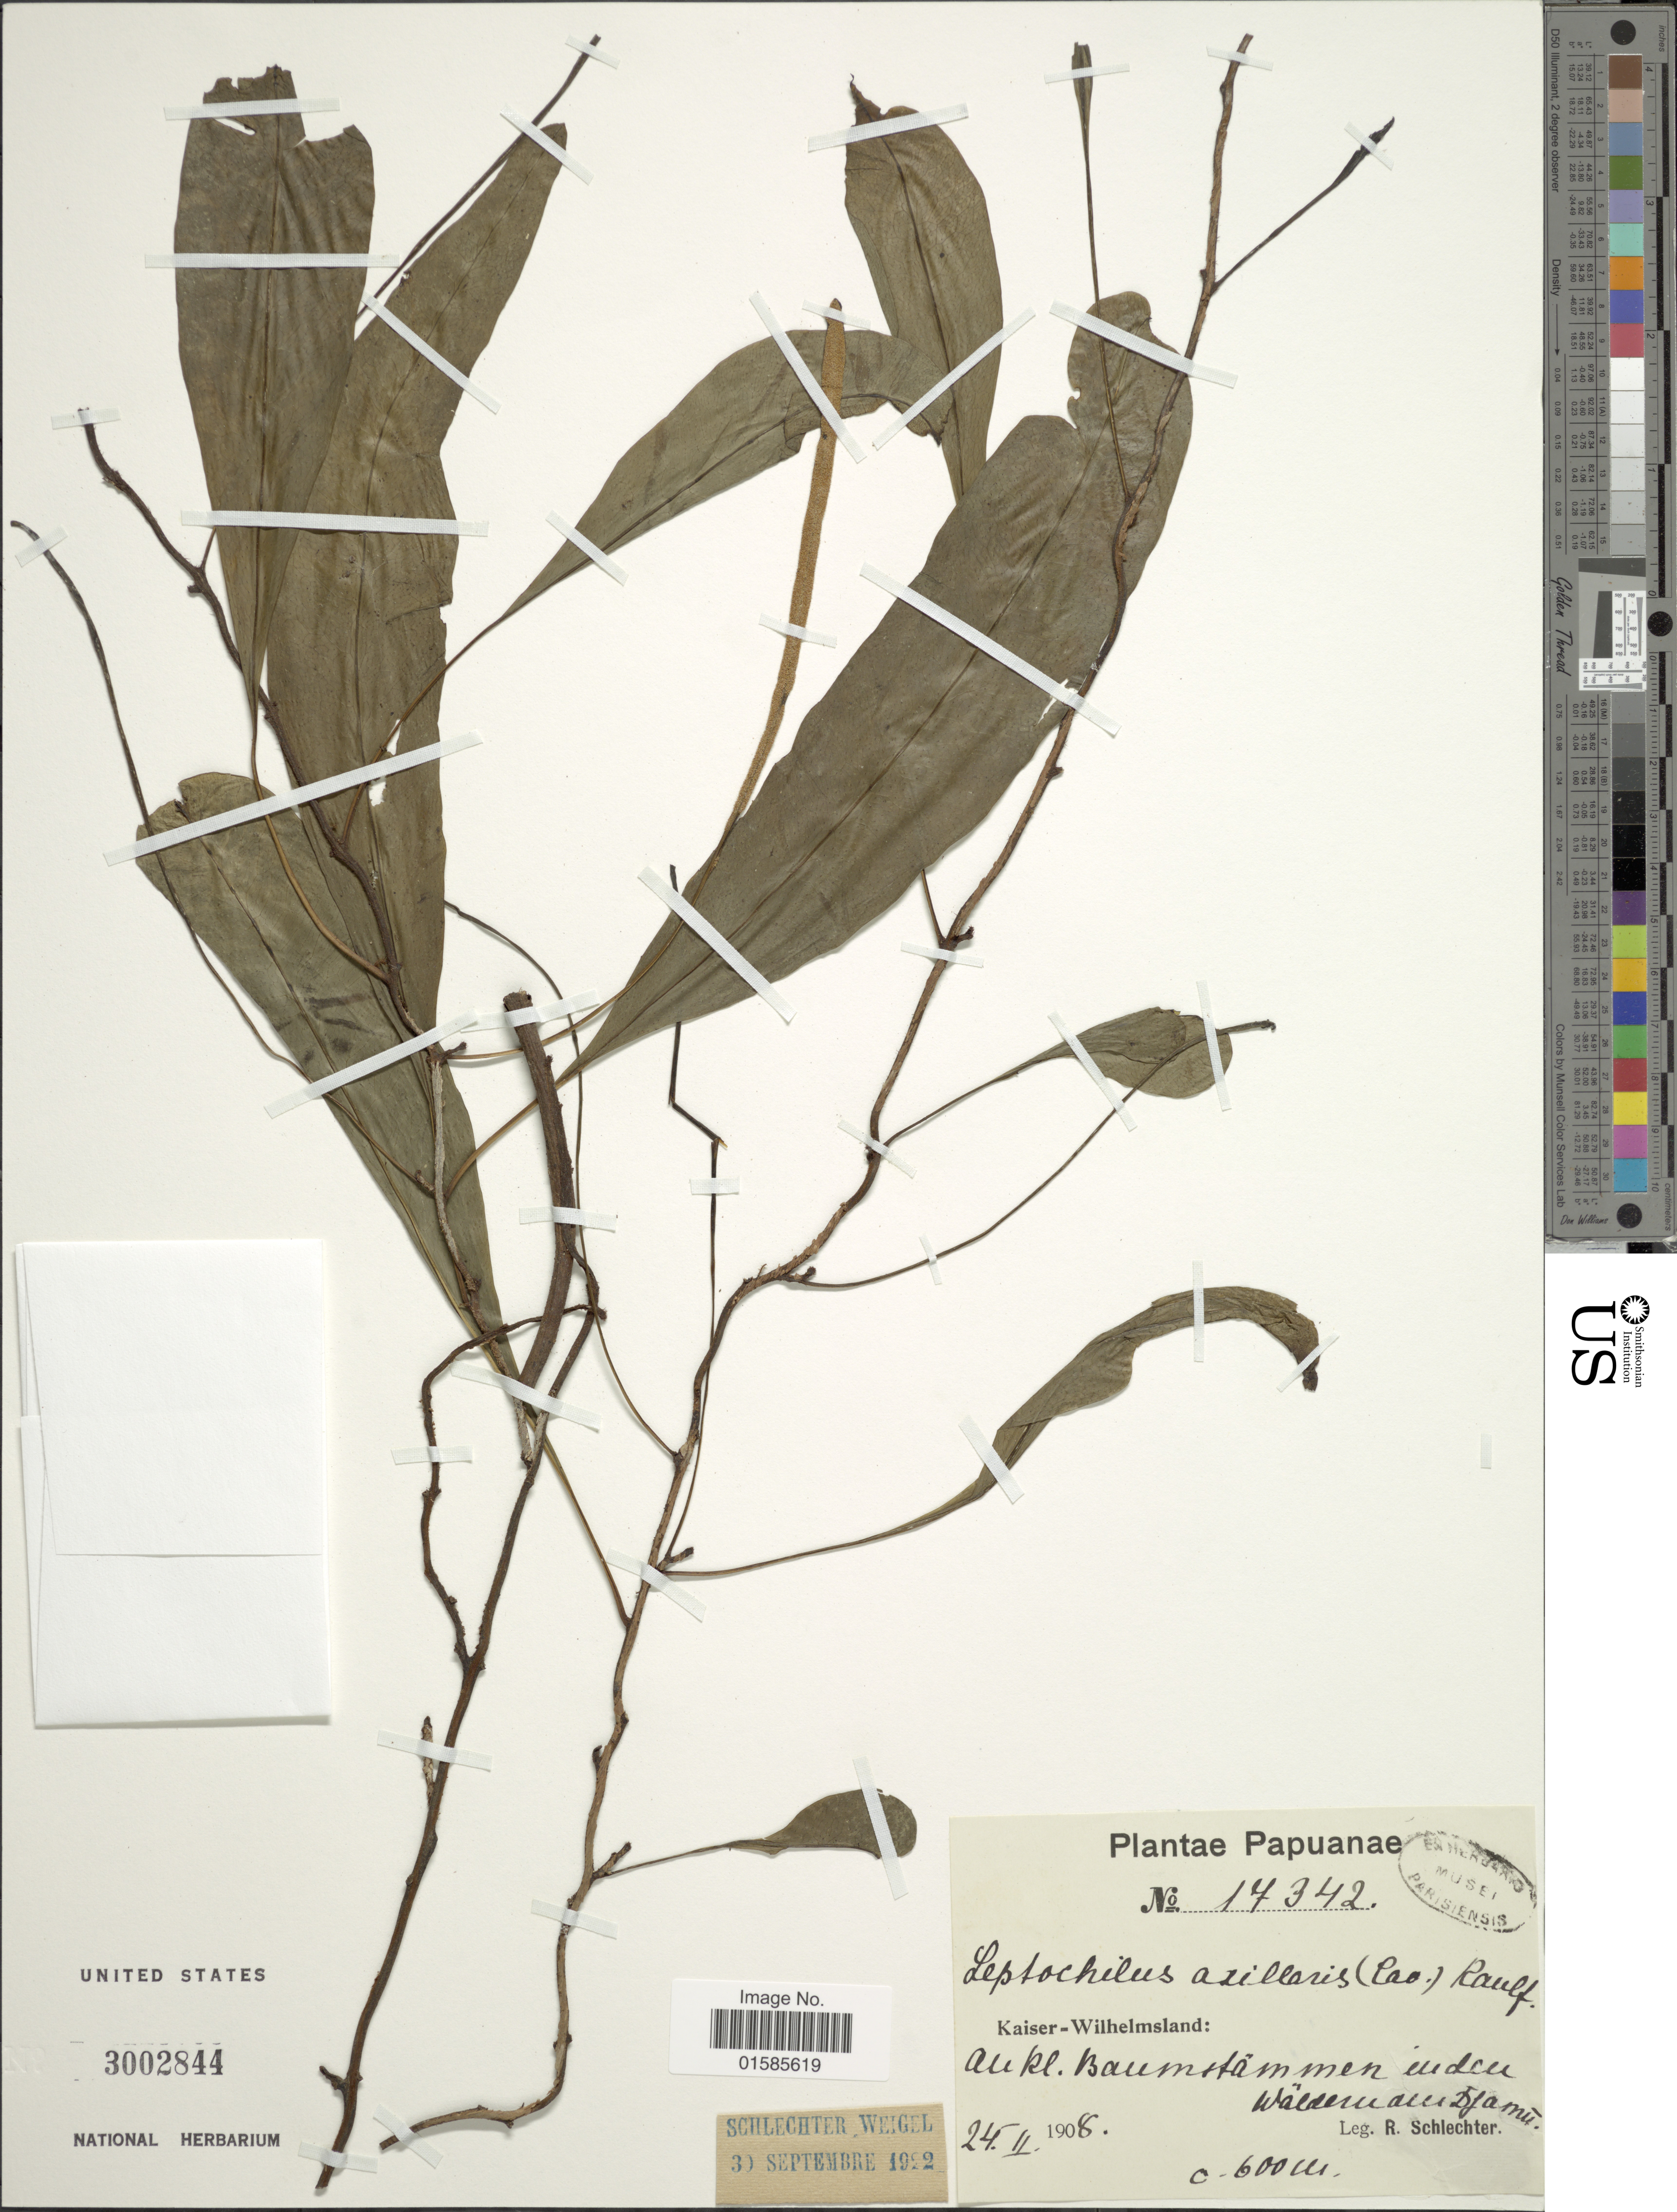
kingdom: Plantae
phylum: Tracheophyta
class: Polypodiopsida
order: Polypodiales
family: Polypodiaceae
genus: Leptochilus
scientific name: Leptochilus axillaris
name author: (Cav.) Kaulf.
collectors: F. R. R. Schlechter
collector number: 17342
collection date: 1908-02-24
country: Papua New Guinea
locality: Kaiser-Wilhelmsland: Au kl. Baumstämmen in den Wälders am Djamu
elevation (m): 600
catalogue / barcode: US 3002844